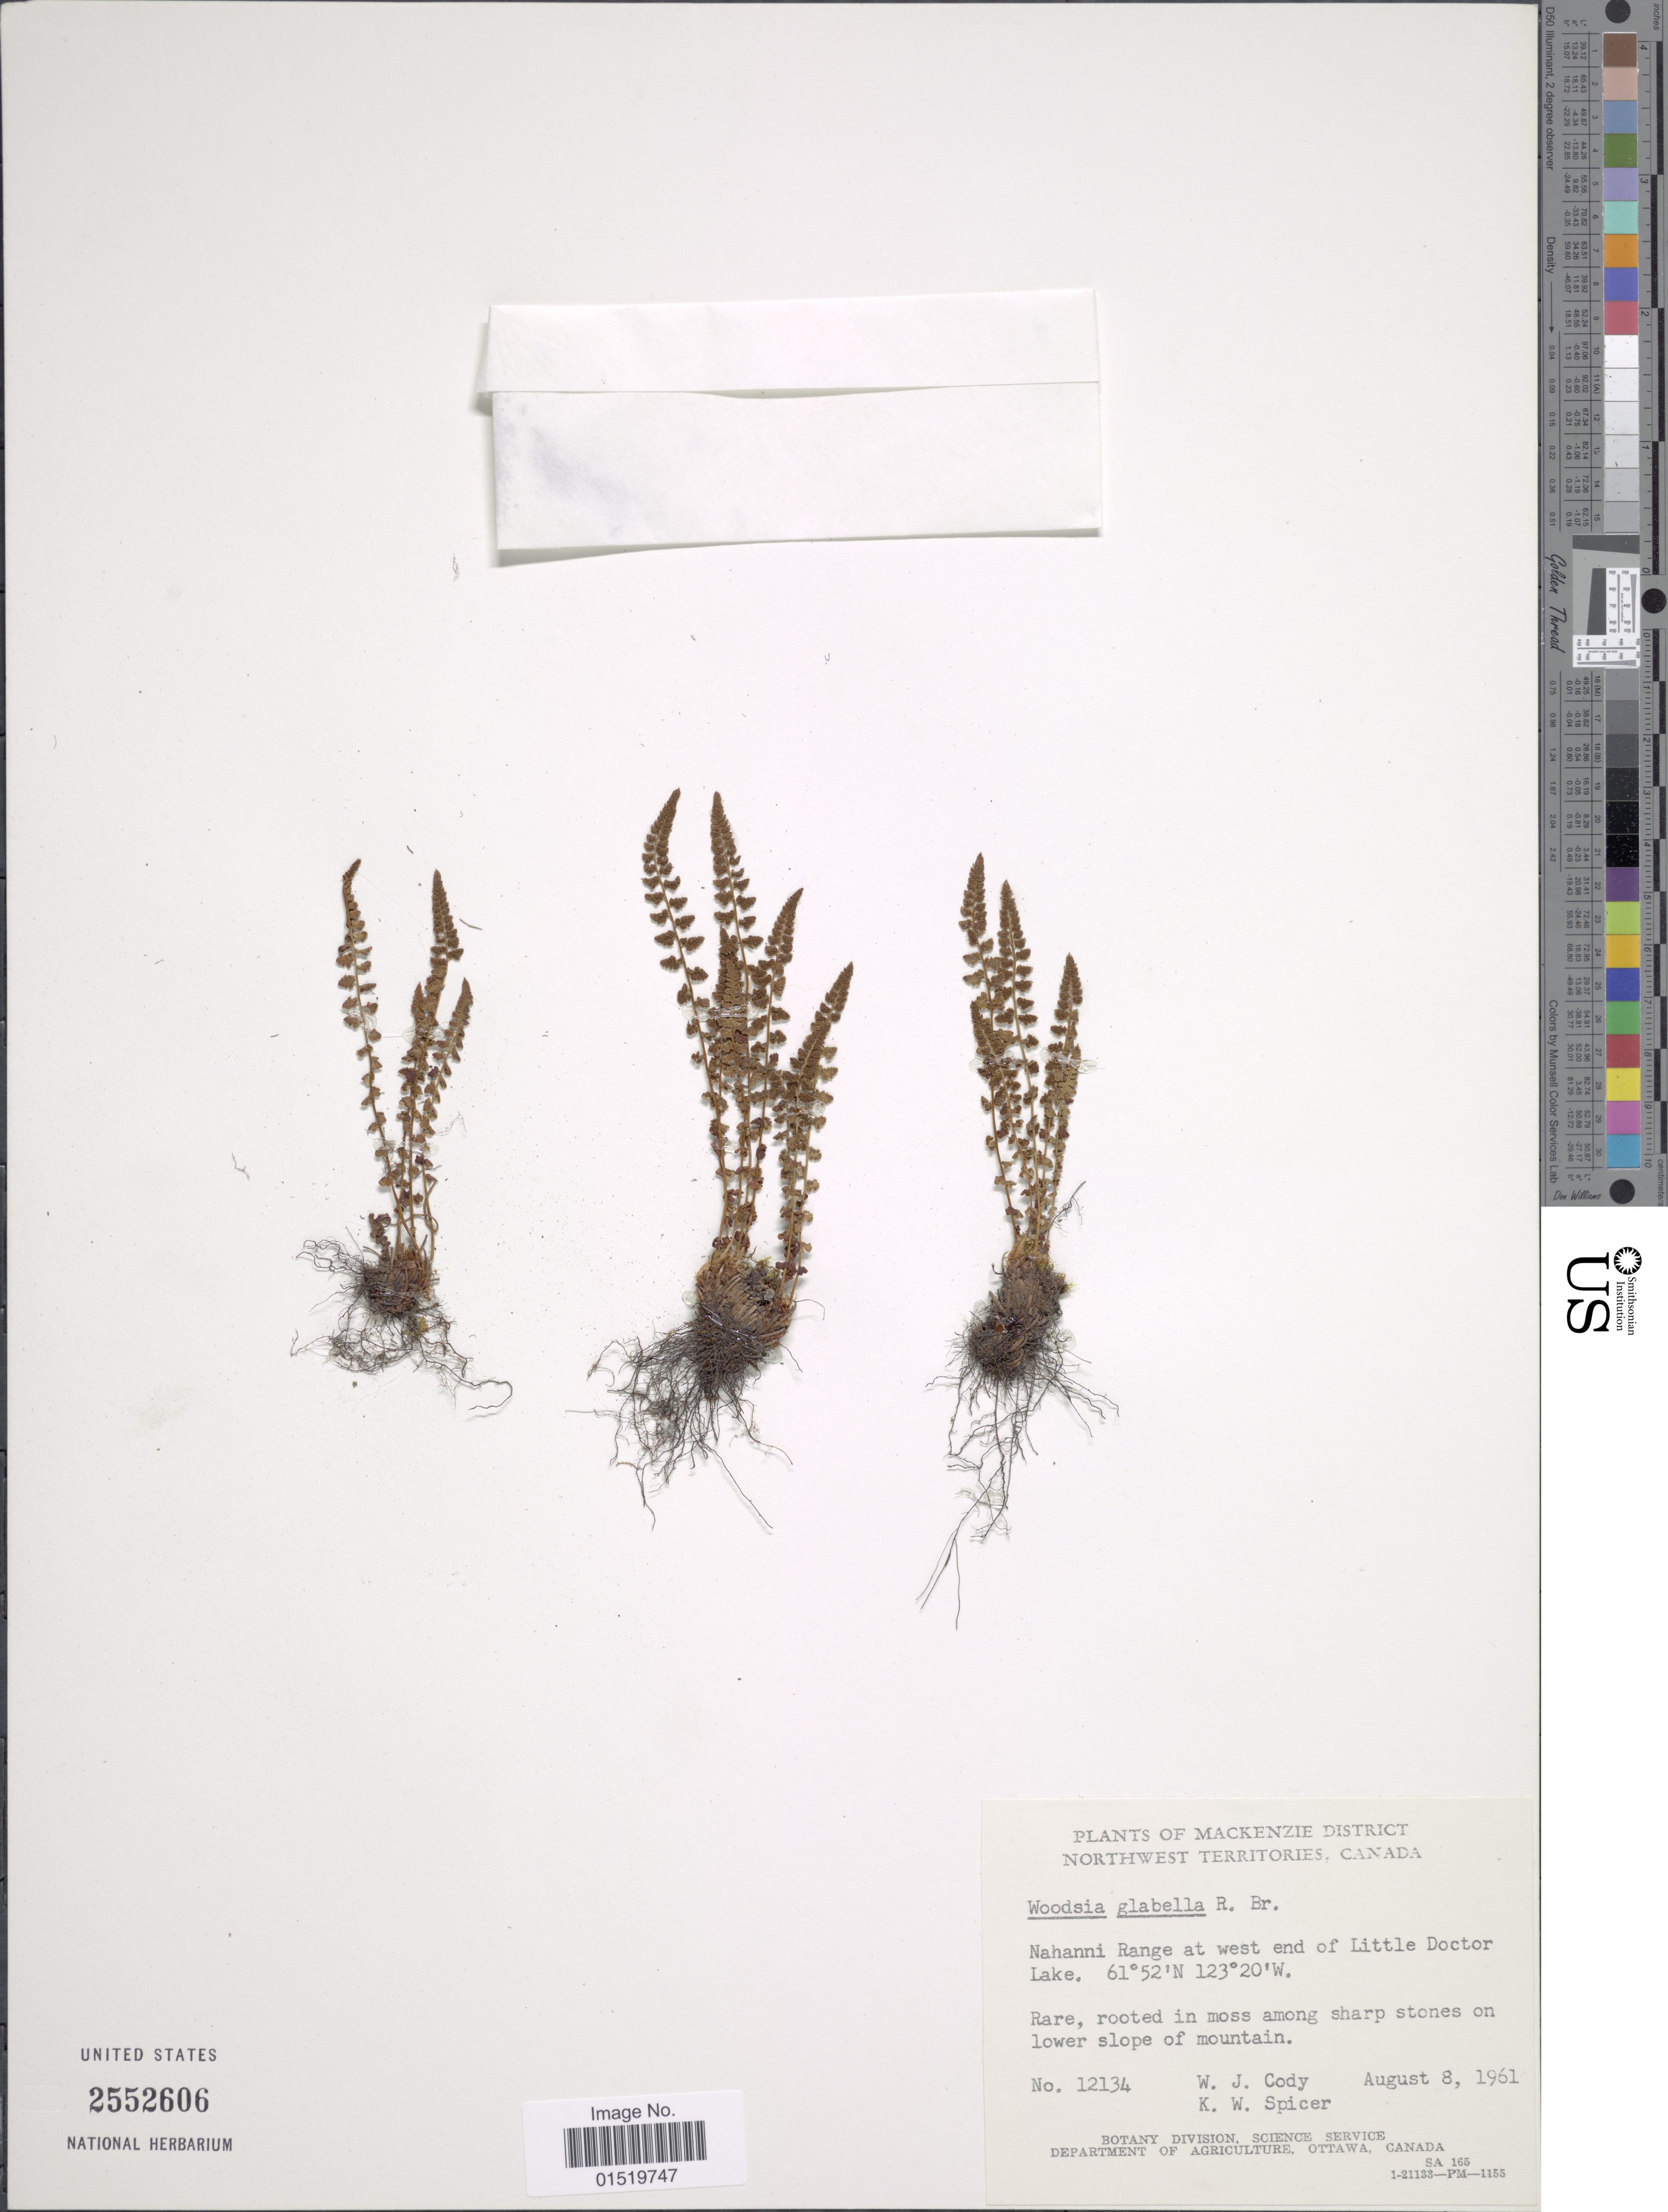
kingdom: Plantae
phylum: Tracheophyta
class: Polypodiopsida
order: Polypodiales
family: Woodsiaceae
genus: Woodsia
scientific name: Woodsia glabella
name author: R. Br.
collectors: W. Cody & K. Spicer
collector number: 12134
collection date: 1961-08-08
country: Canada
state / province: Northwest Territories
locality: Mackenzie District, Nahanni Range at west end of Little Doctor Lake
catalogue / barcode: US 2552606